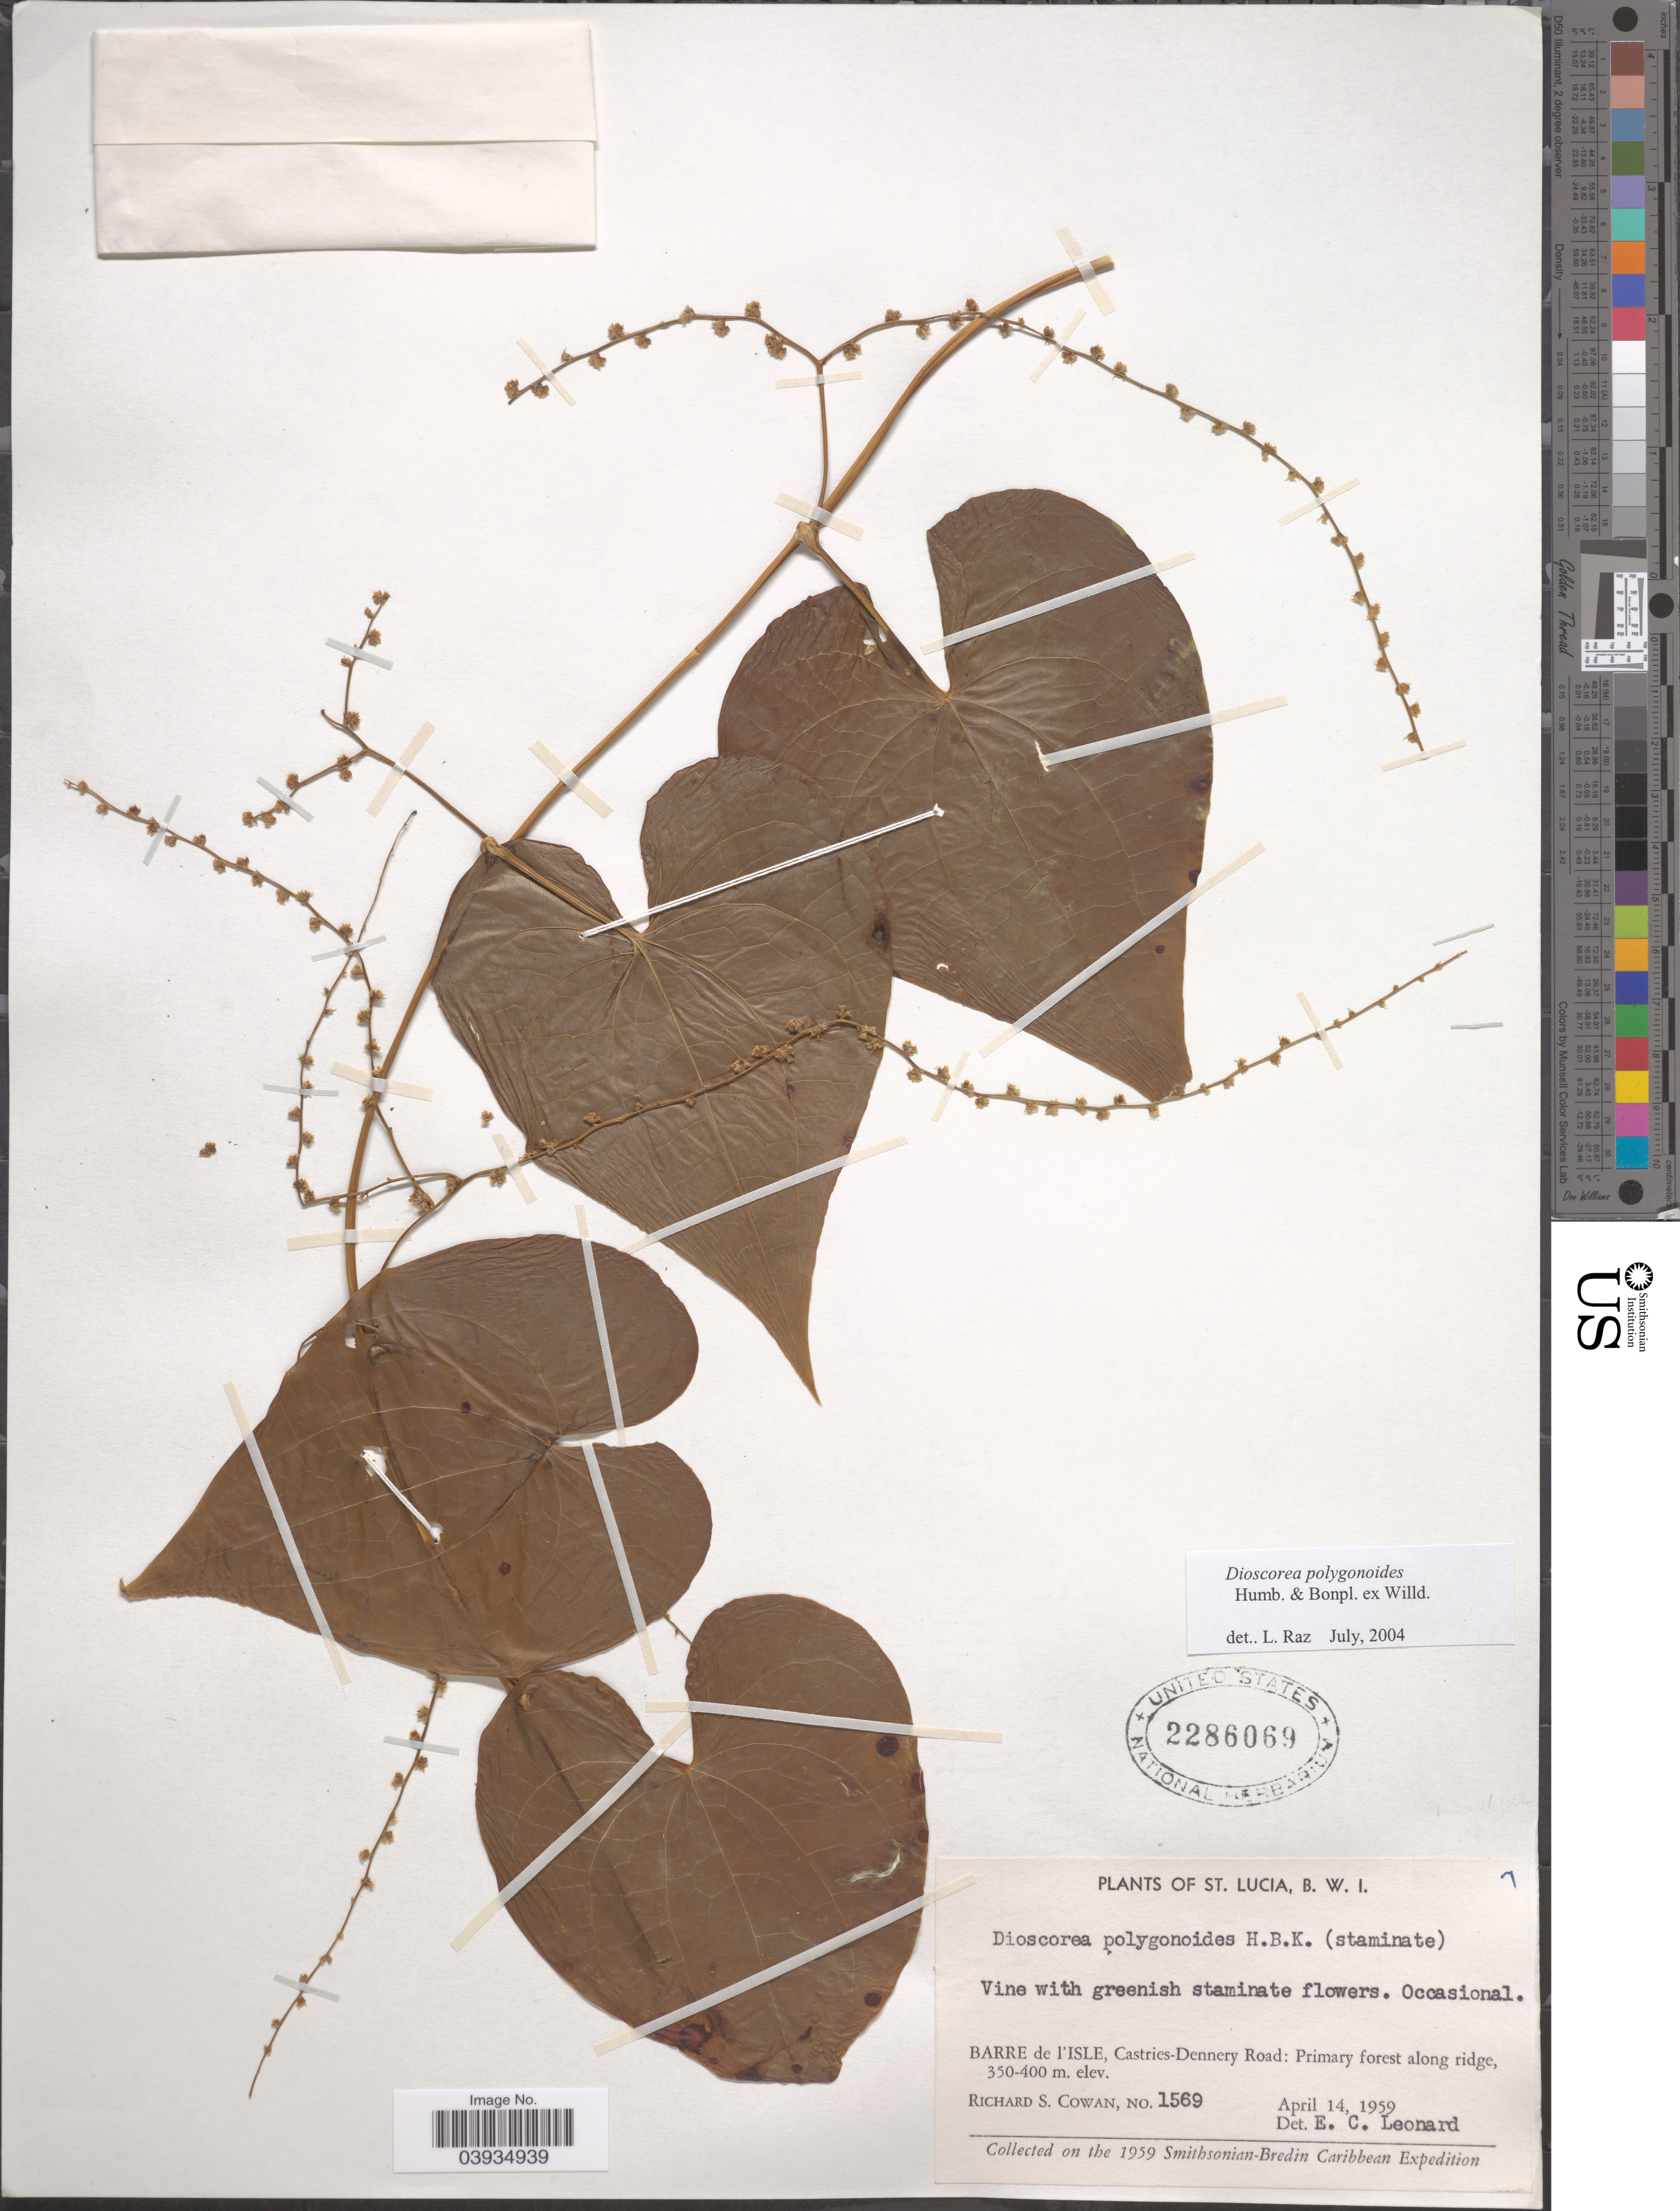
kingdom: Plantae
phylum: Tracheophyta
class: Liliopsida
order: Dioscoreales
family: Dioscoreaceae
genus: Dioscorea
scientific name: Dioscorea polygonoides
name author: Humb. & Bonpl. ex Willd.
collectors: R. S. Cowan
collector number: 1569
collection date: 1959-04-14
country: St. Lucia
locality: B.W.I. Baree de l'Isle, castries-Dennery Road: Primary forest along ridge.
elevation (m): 350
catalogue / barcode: US 2286069